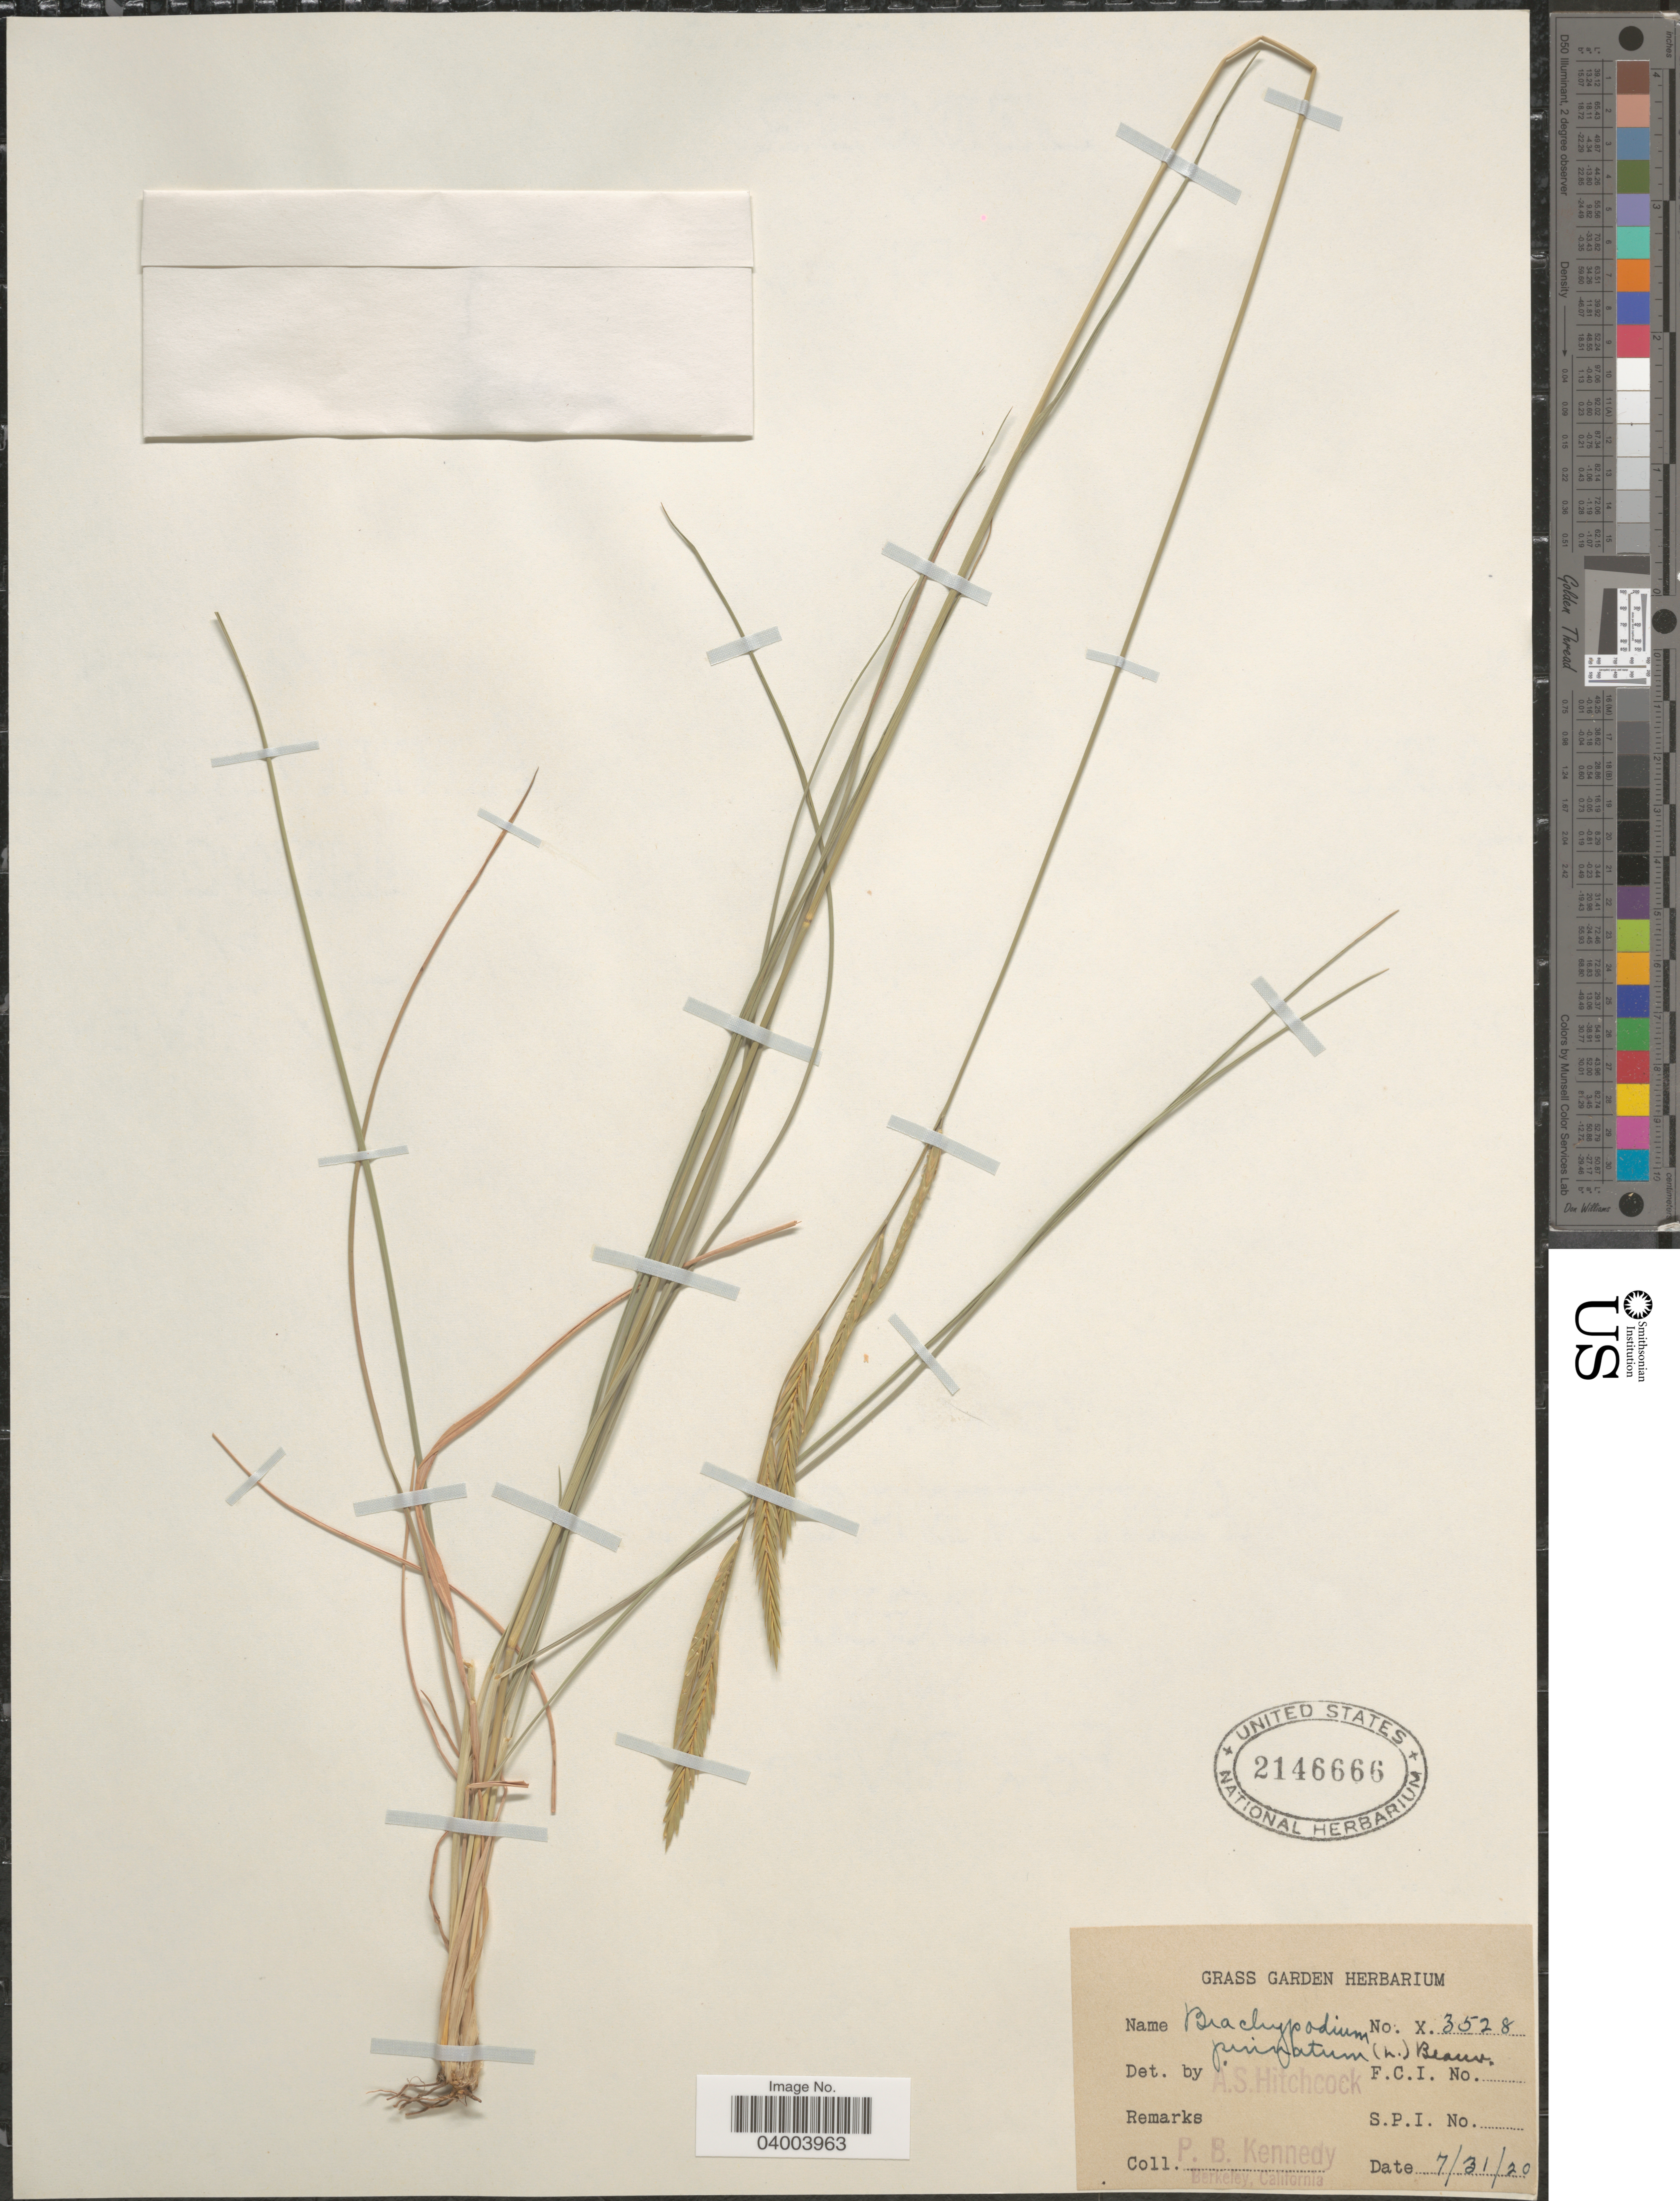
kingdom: Plantae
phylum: Tracheophyta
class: Liliopsida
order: Poales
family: Poaceae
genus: Brachypodium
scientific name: Brachypodium pinnatum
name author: (L.) P. Beauv.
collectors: P. B. Kennedy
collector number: X3528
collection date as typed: Transcribed d/m/y: 31/7/20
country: United States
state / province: California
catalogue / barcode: US 2146666